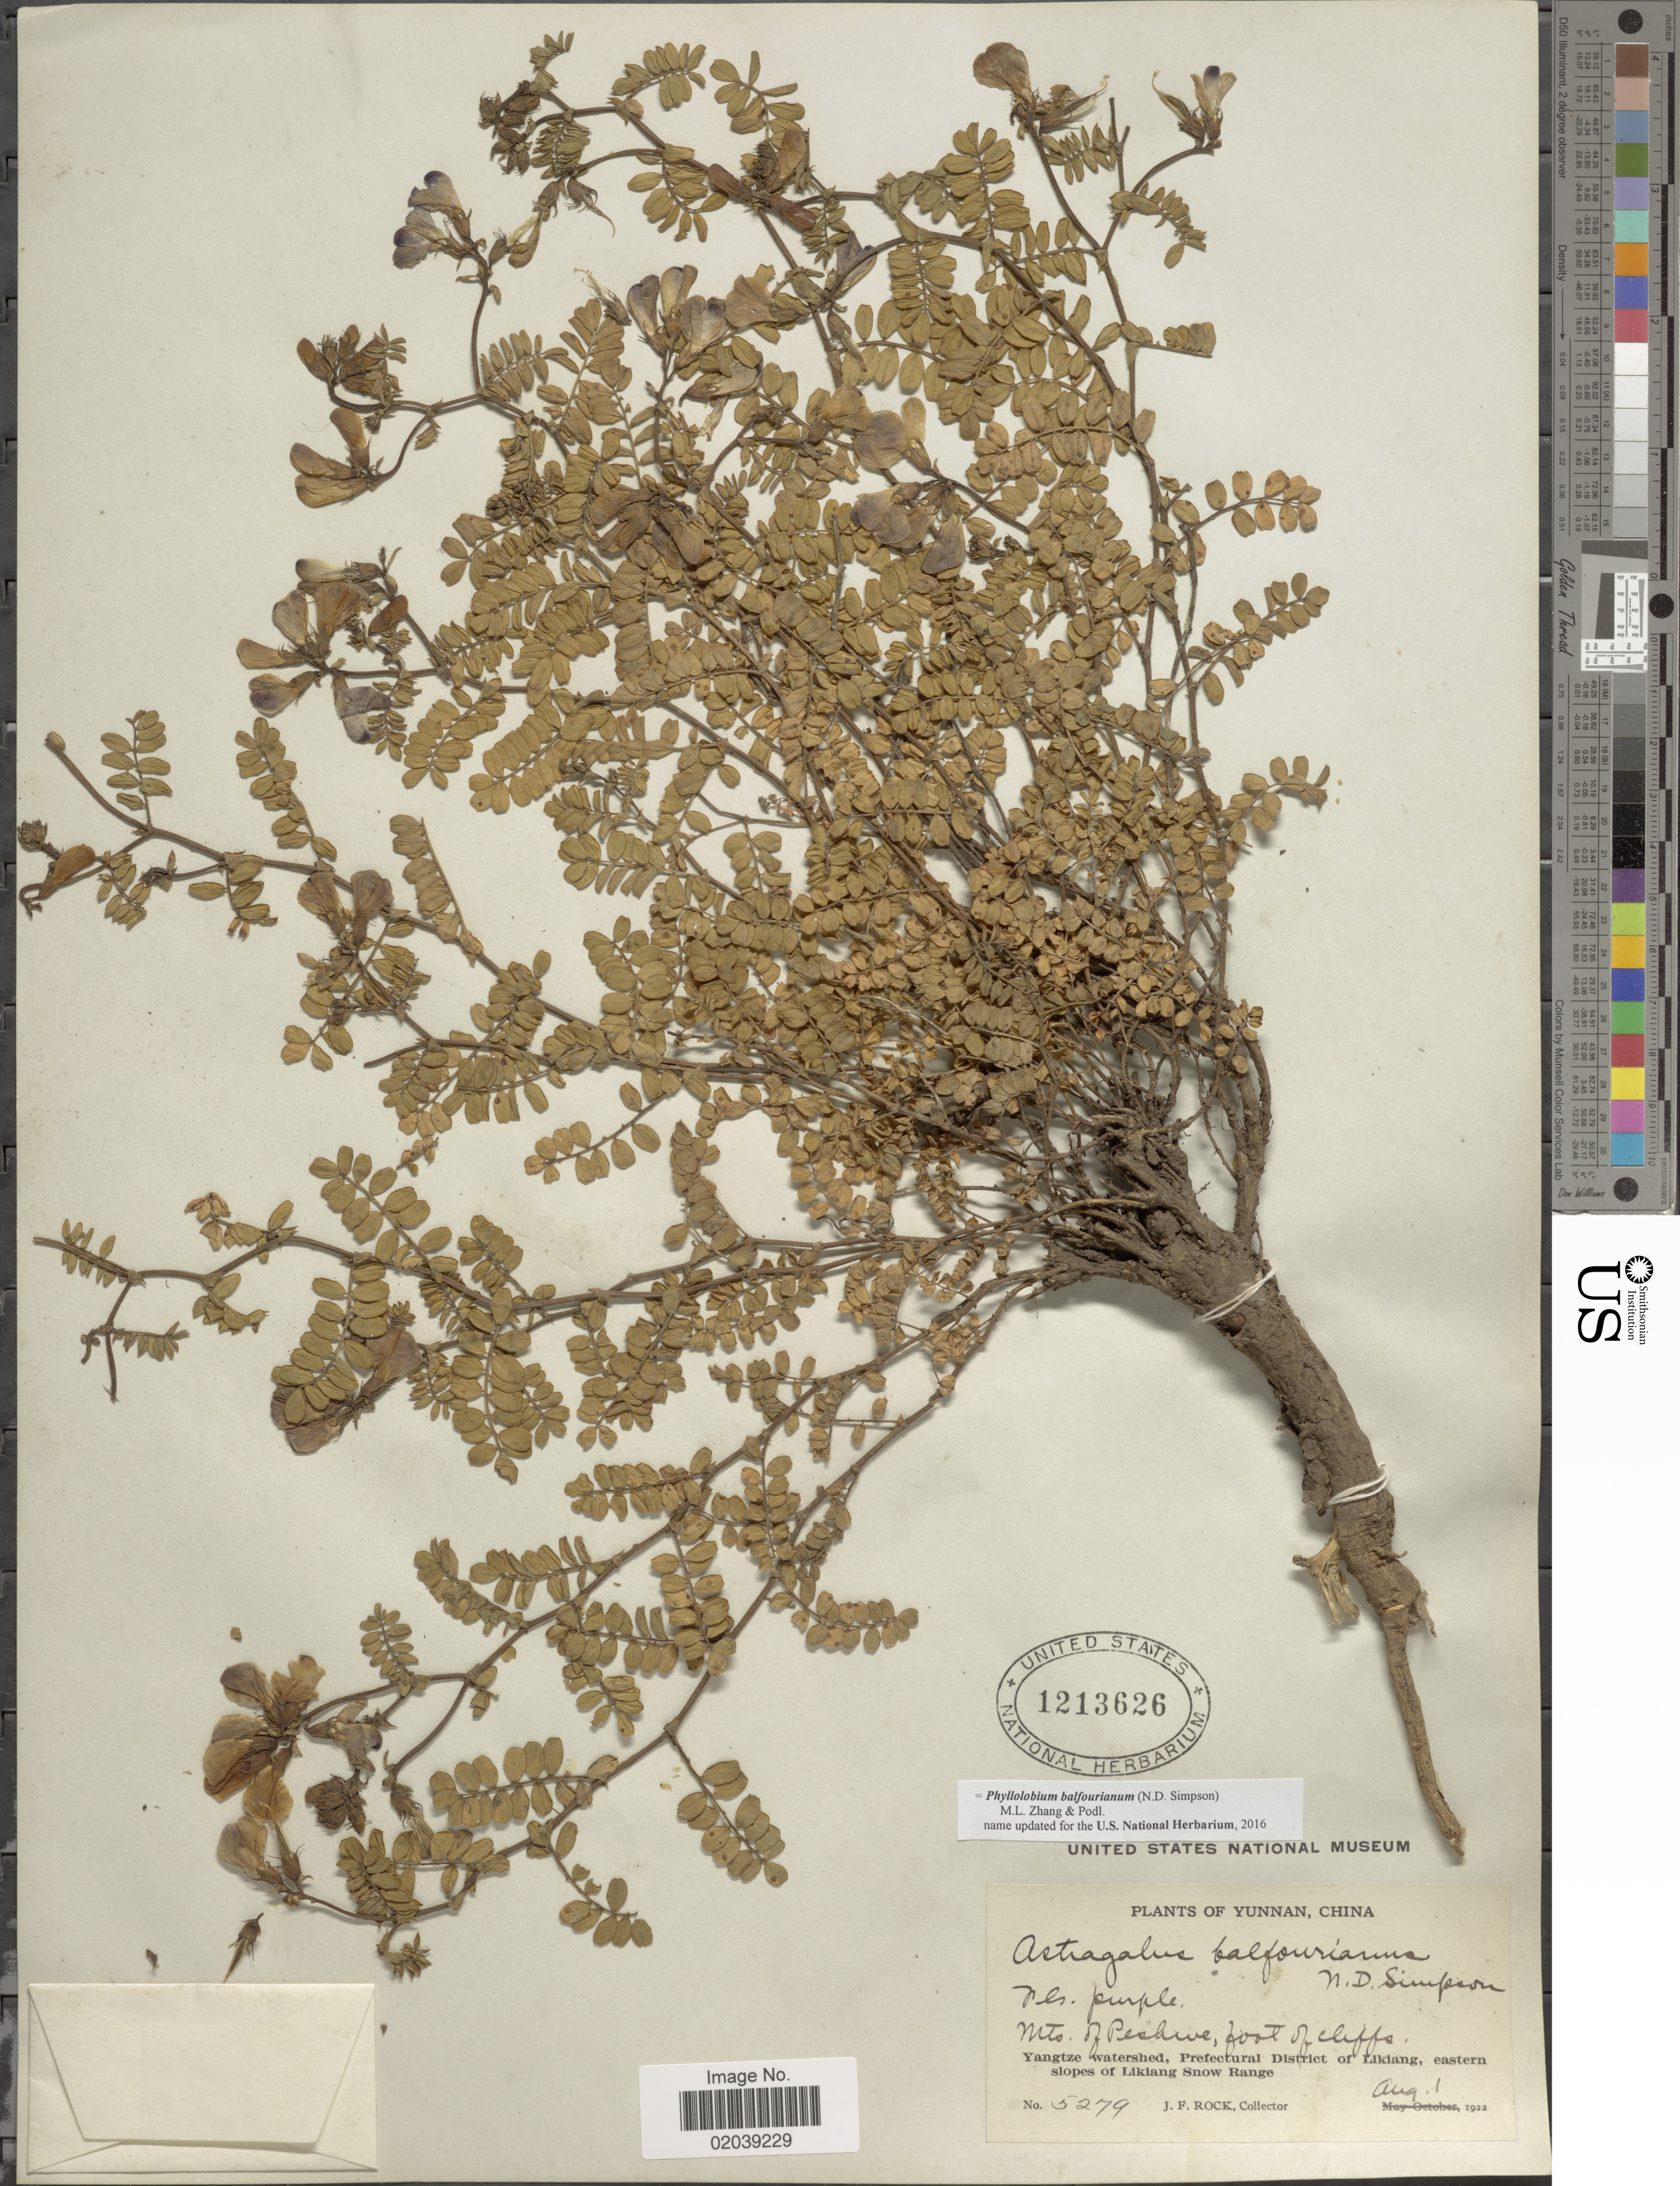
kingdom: Plantae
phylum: Tracheophyta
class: Magnoliopsida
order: Fabales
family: Fabaceae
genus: Phyllolobium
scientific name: Phyllolobium balfourianum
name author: (N.D. Simpson) M.L. Zhang & Podlech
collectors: J. Rock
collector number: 5279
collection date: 1922-08-01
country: China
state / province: Yunnan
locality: Mts. of Peshive, foot of cliffs. Yangtze watershed, Prefectural District of Likiang, eastern slopes of Likiang Snow Range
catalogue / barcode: US 1213626